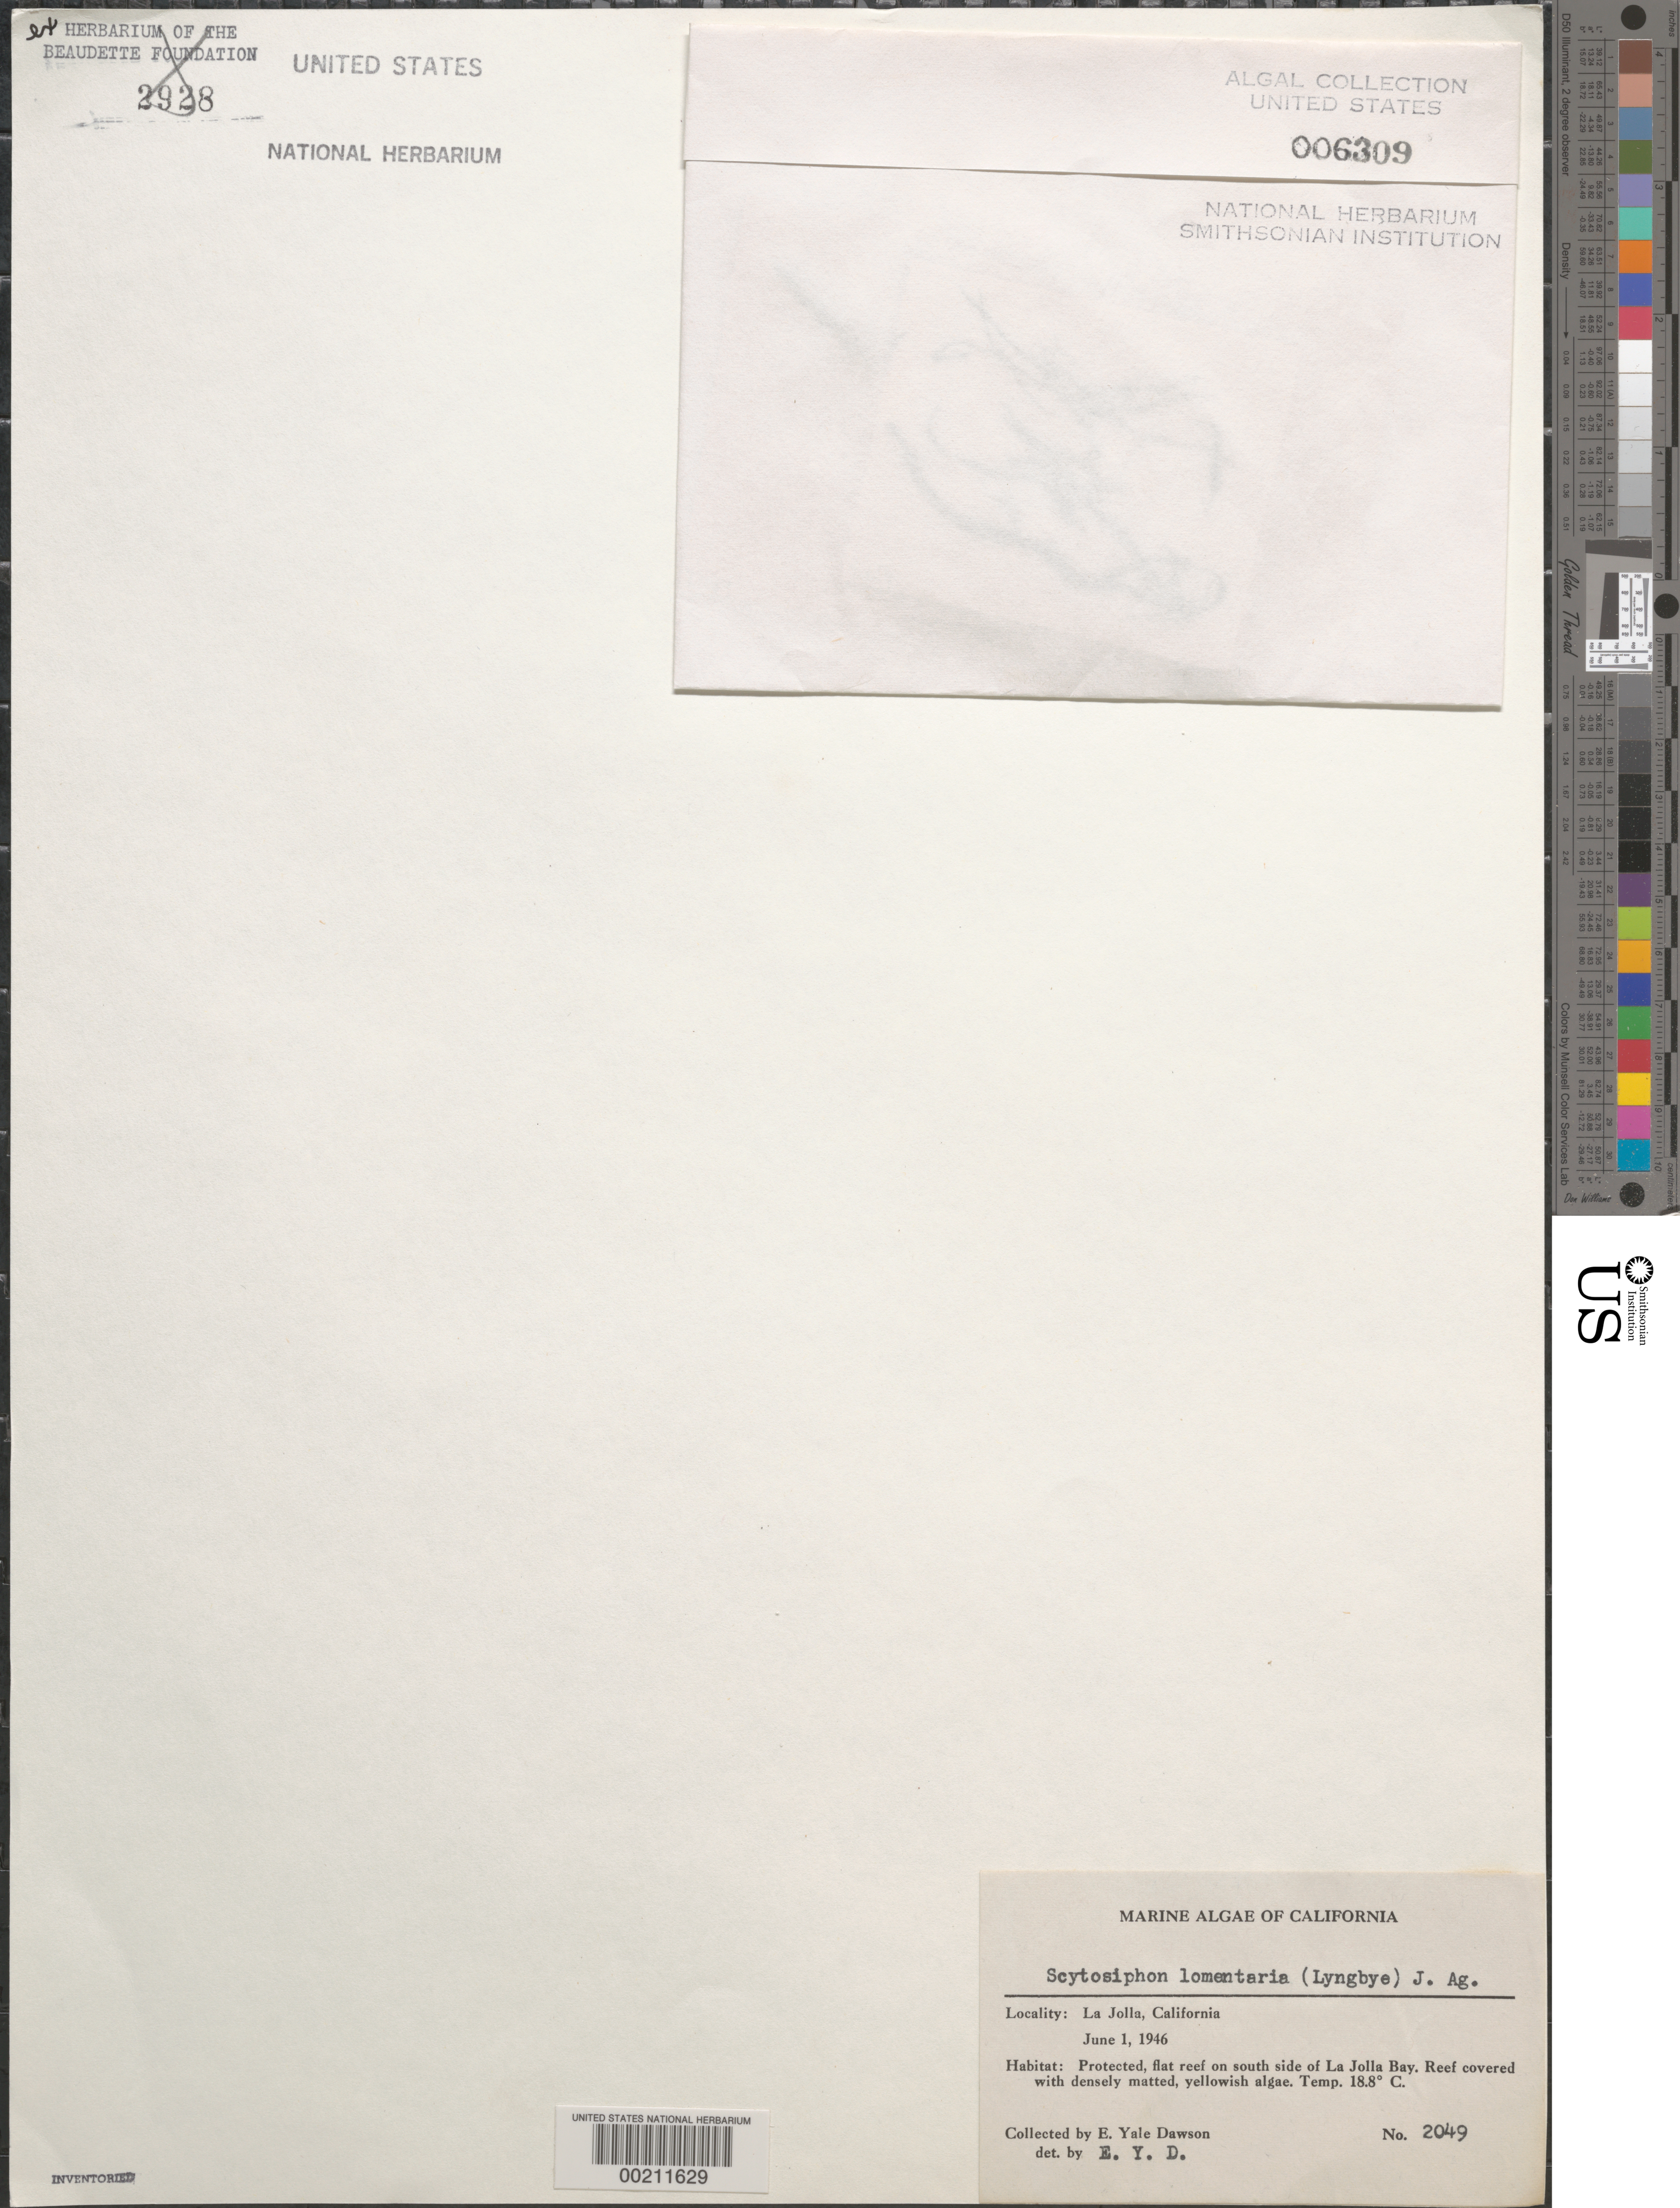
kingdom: Chromista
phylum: Ochrophyta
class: Phaeophyceae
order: Scytosiphonales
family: Scytosiphonaceae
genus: Scytosiphon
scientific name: Scytosiphon lomentaria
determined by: Dawson, E. Y.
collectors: E. Y. Dawson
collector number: EYD 2049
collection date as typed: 01 Jun 1946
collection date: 1946-06-01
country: United States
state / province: California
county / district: San Diego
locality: La Jolla, south La Jolla Bay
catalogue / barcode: US 6309